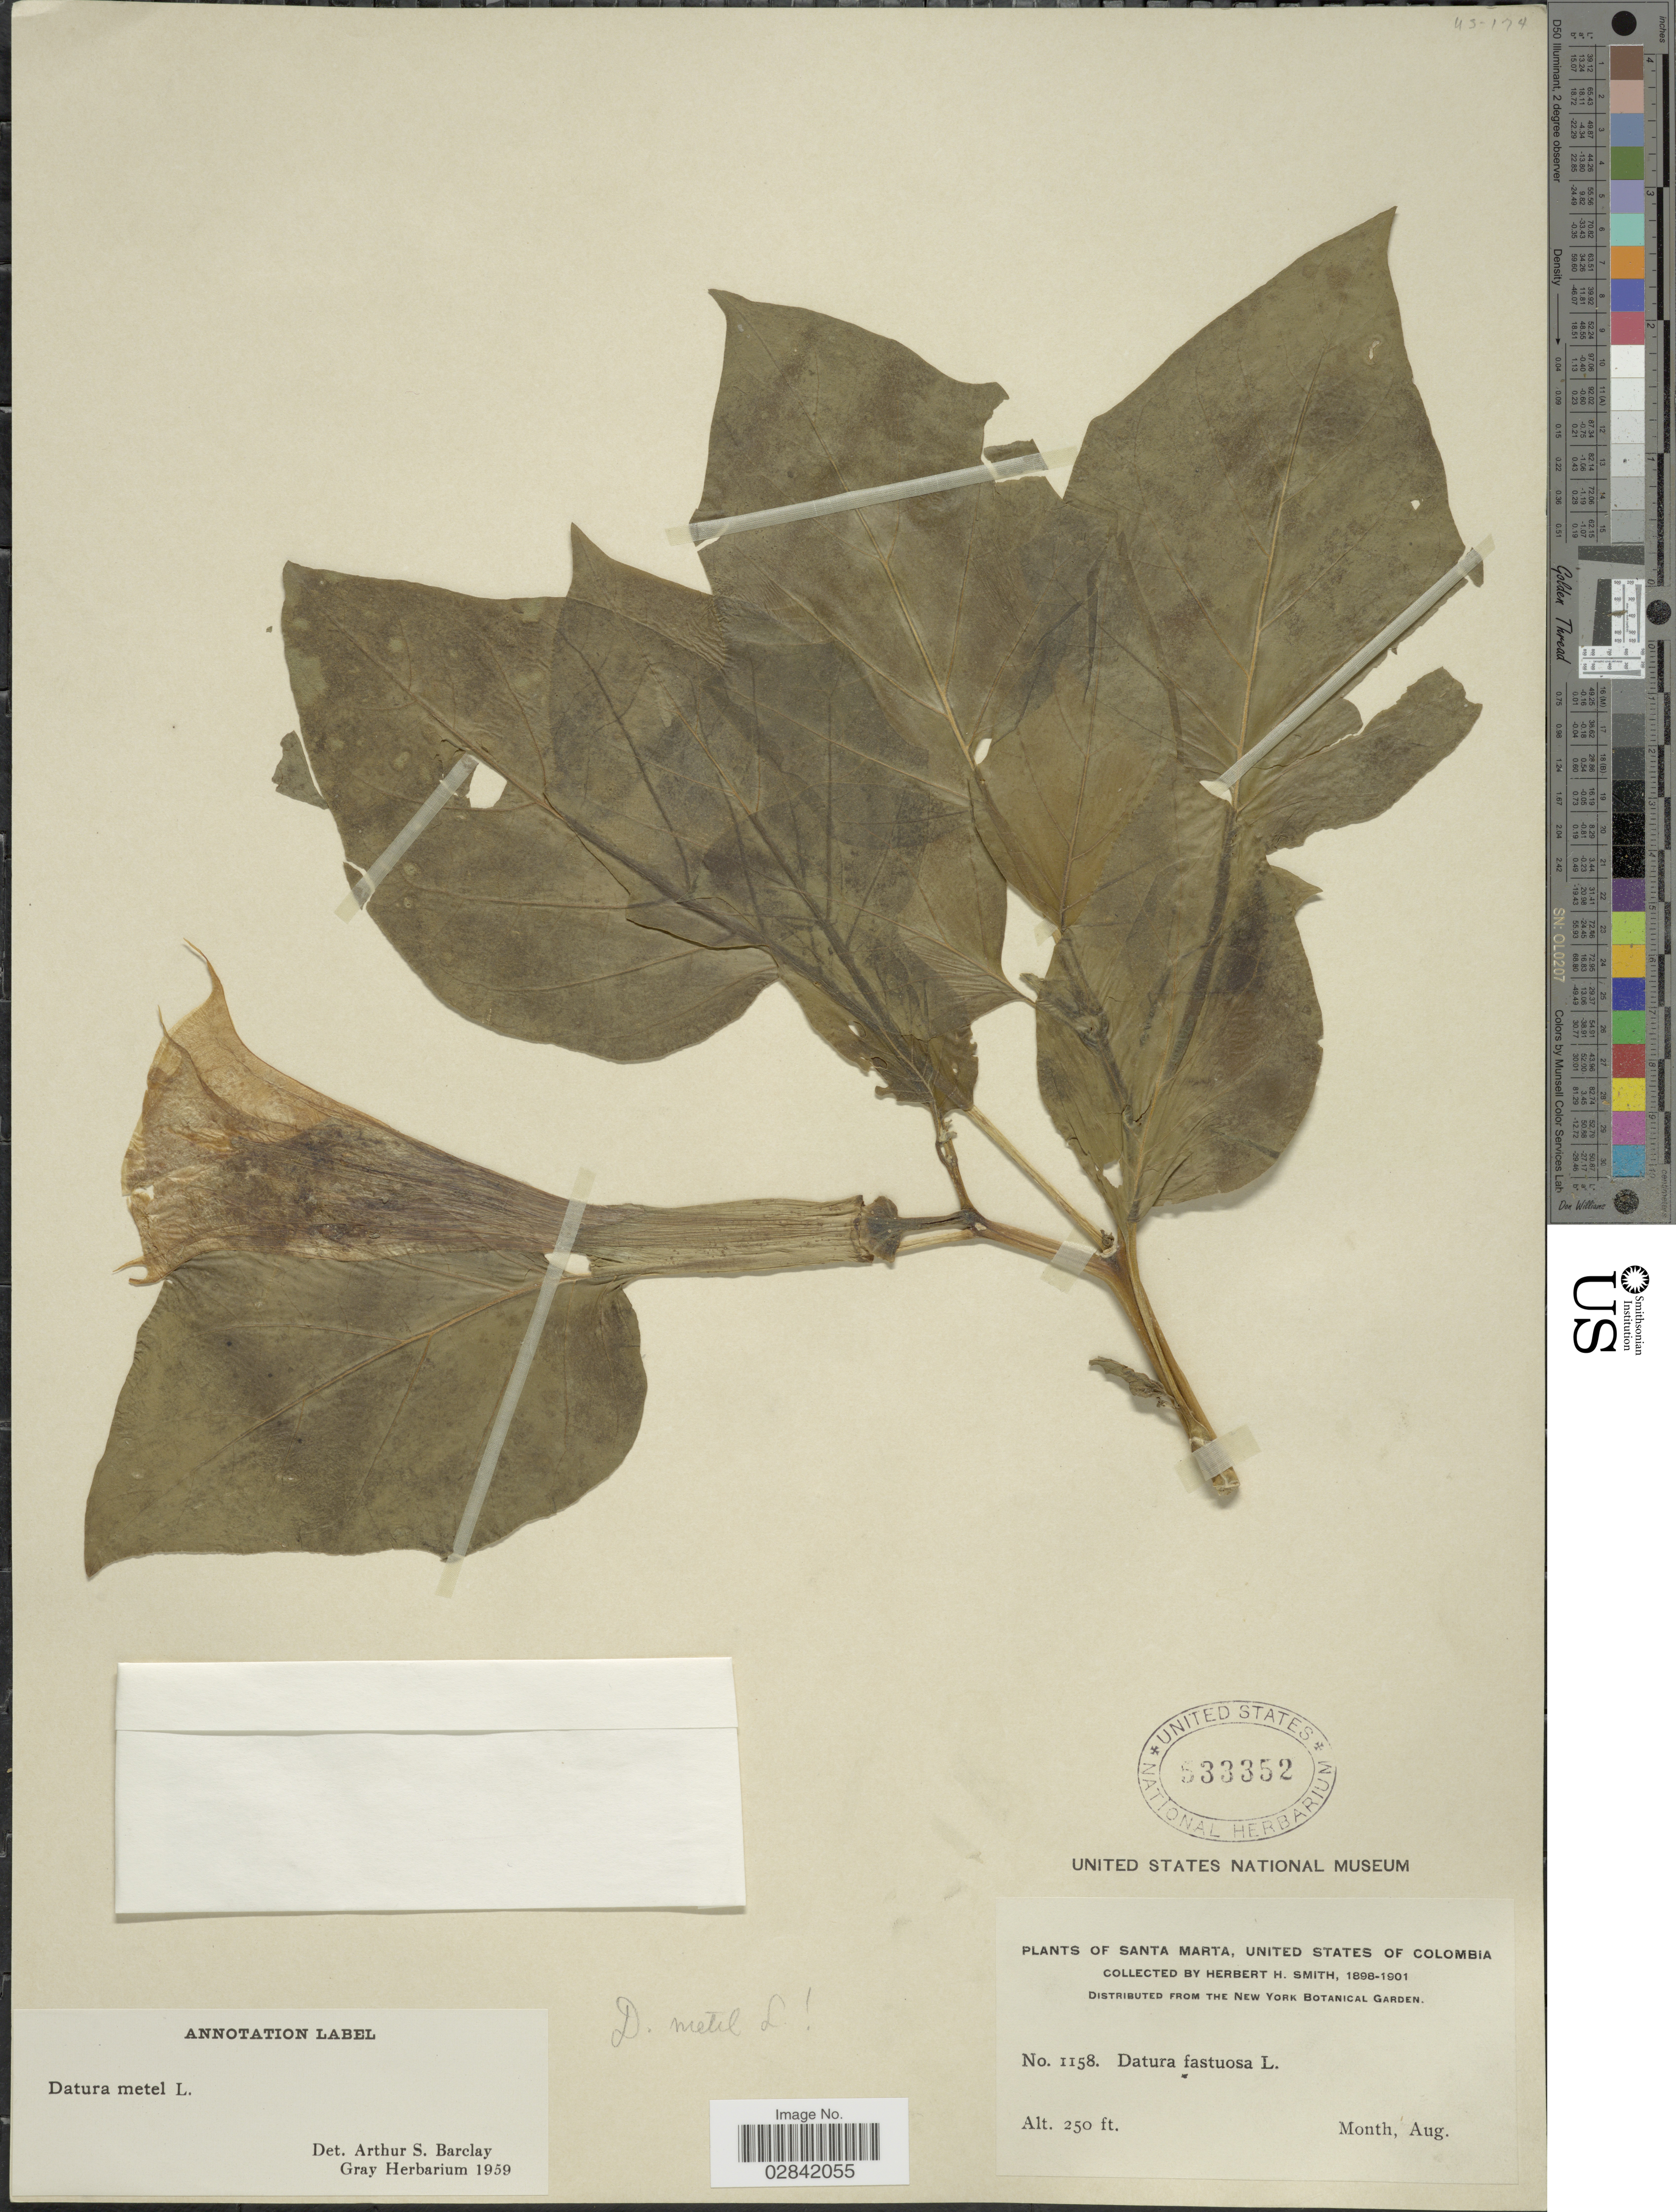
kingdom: Plantae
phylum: Tracheophyta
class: Magnoliopsida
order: Solanales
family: Solanaceae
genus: Datura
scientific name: Datura metel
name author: L.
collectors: Herbert H. Smith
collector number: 1158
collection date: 1898-08/1901-08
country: Colombia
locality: Santa Marta, United States of Colombia.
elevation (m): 76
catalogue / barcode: US 533352